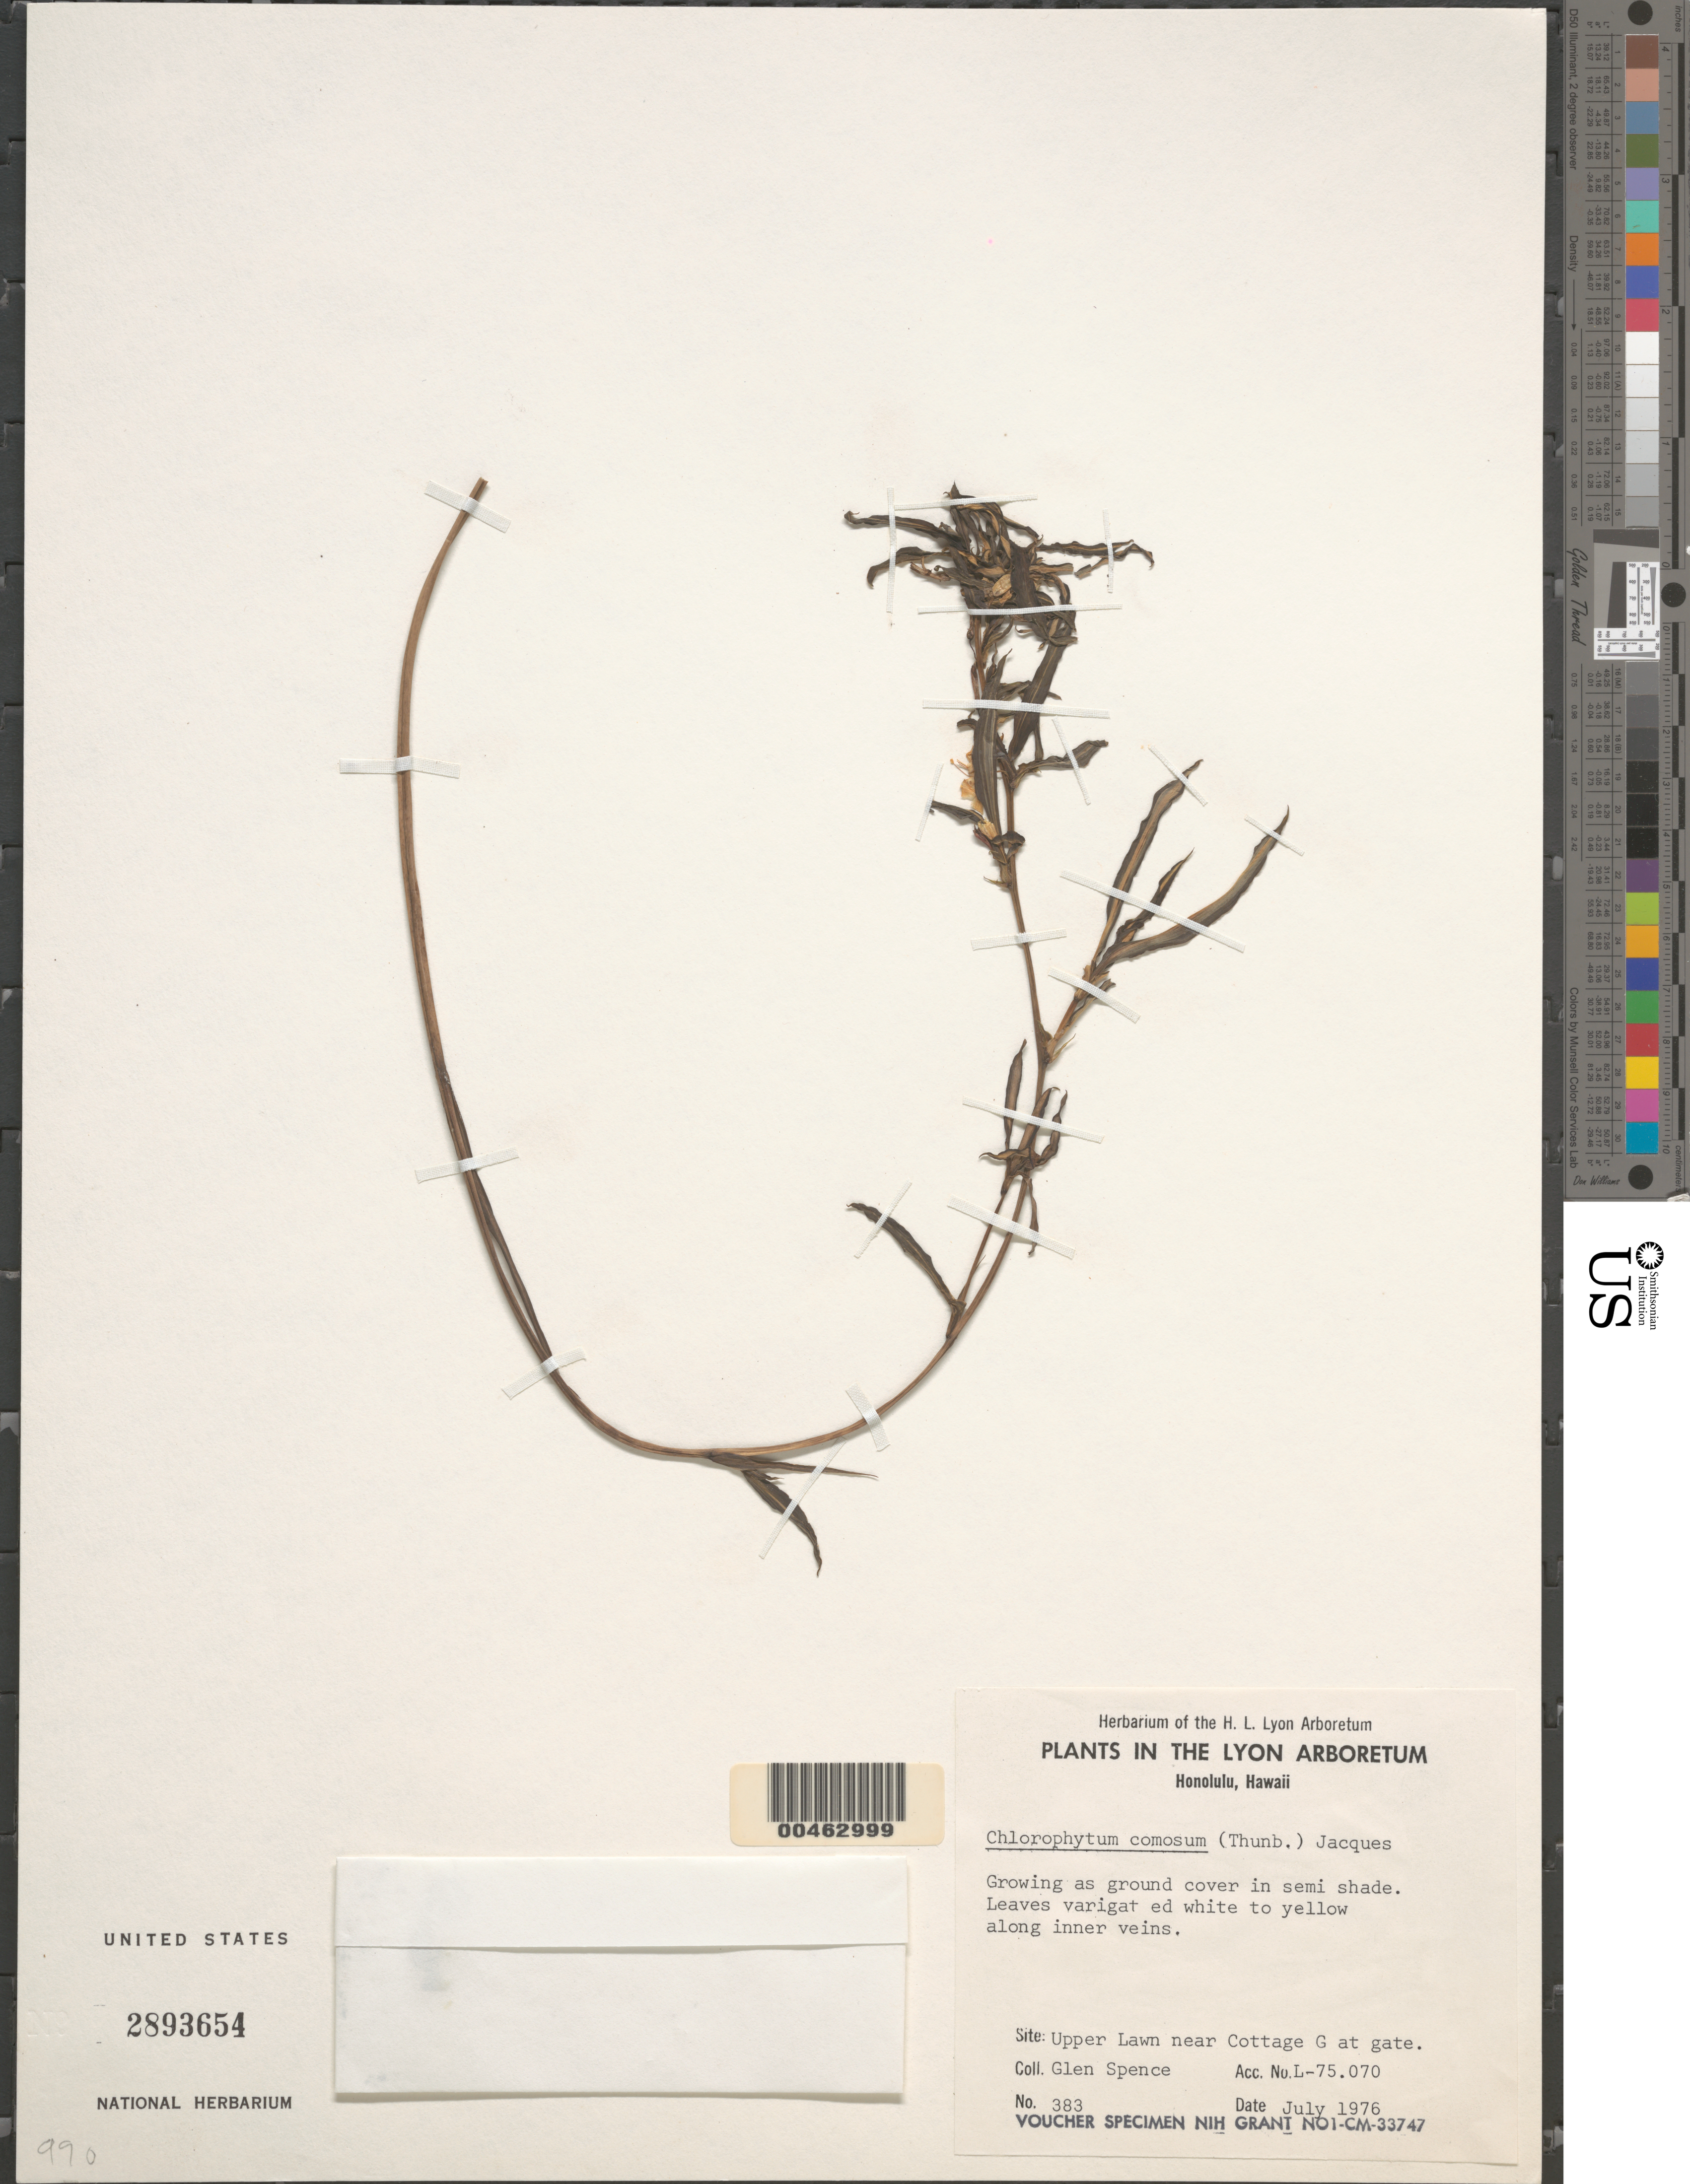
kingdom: Plantae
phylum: Tracheophyta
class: Liliopsida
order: Asparagales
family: Asparagaceae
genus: Chlorophytum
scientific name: Chlorophytum comosum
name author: (Thunb.) Jacques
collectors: G. Spence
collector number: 383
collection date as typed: Jul 1976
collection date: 1976-07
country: United States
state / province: Hawaii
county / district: Honolulu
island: Oahu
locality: Honolulu, Upper Lawn near Cottage G at gate, Lyon Arboretum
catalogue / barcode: US 2893654